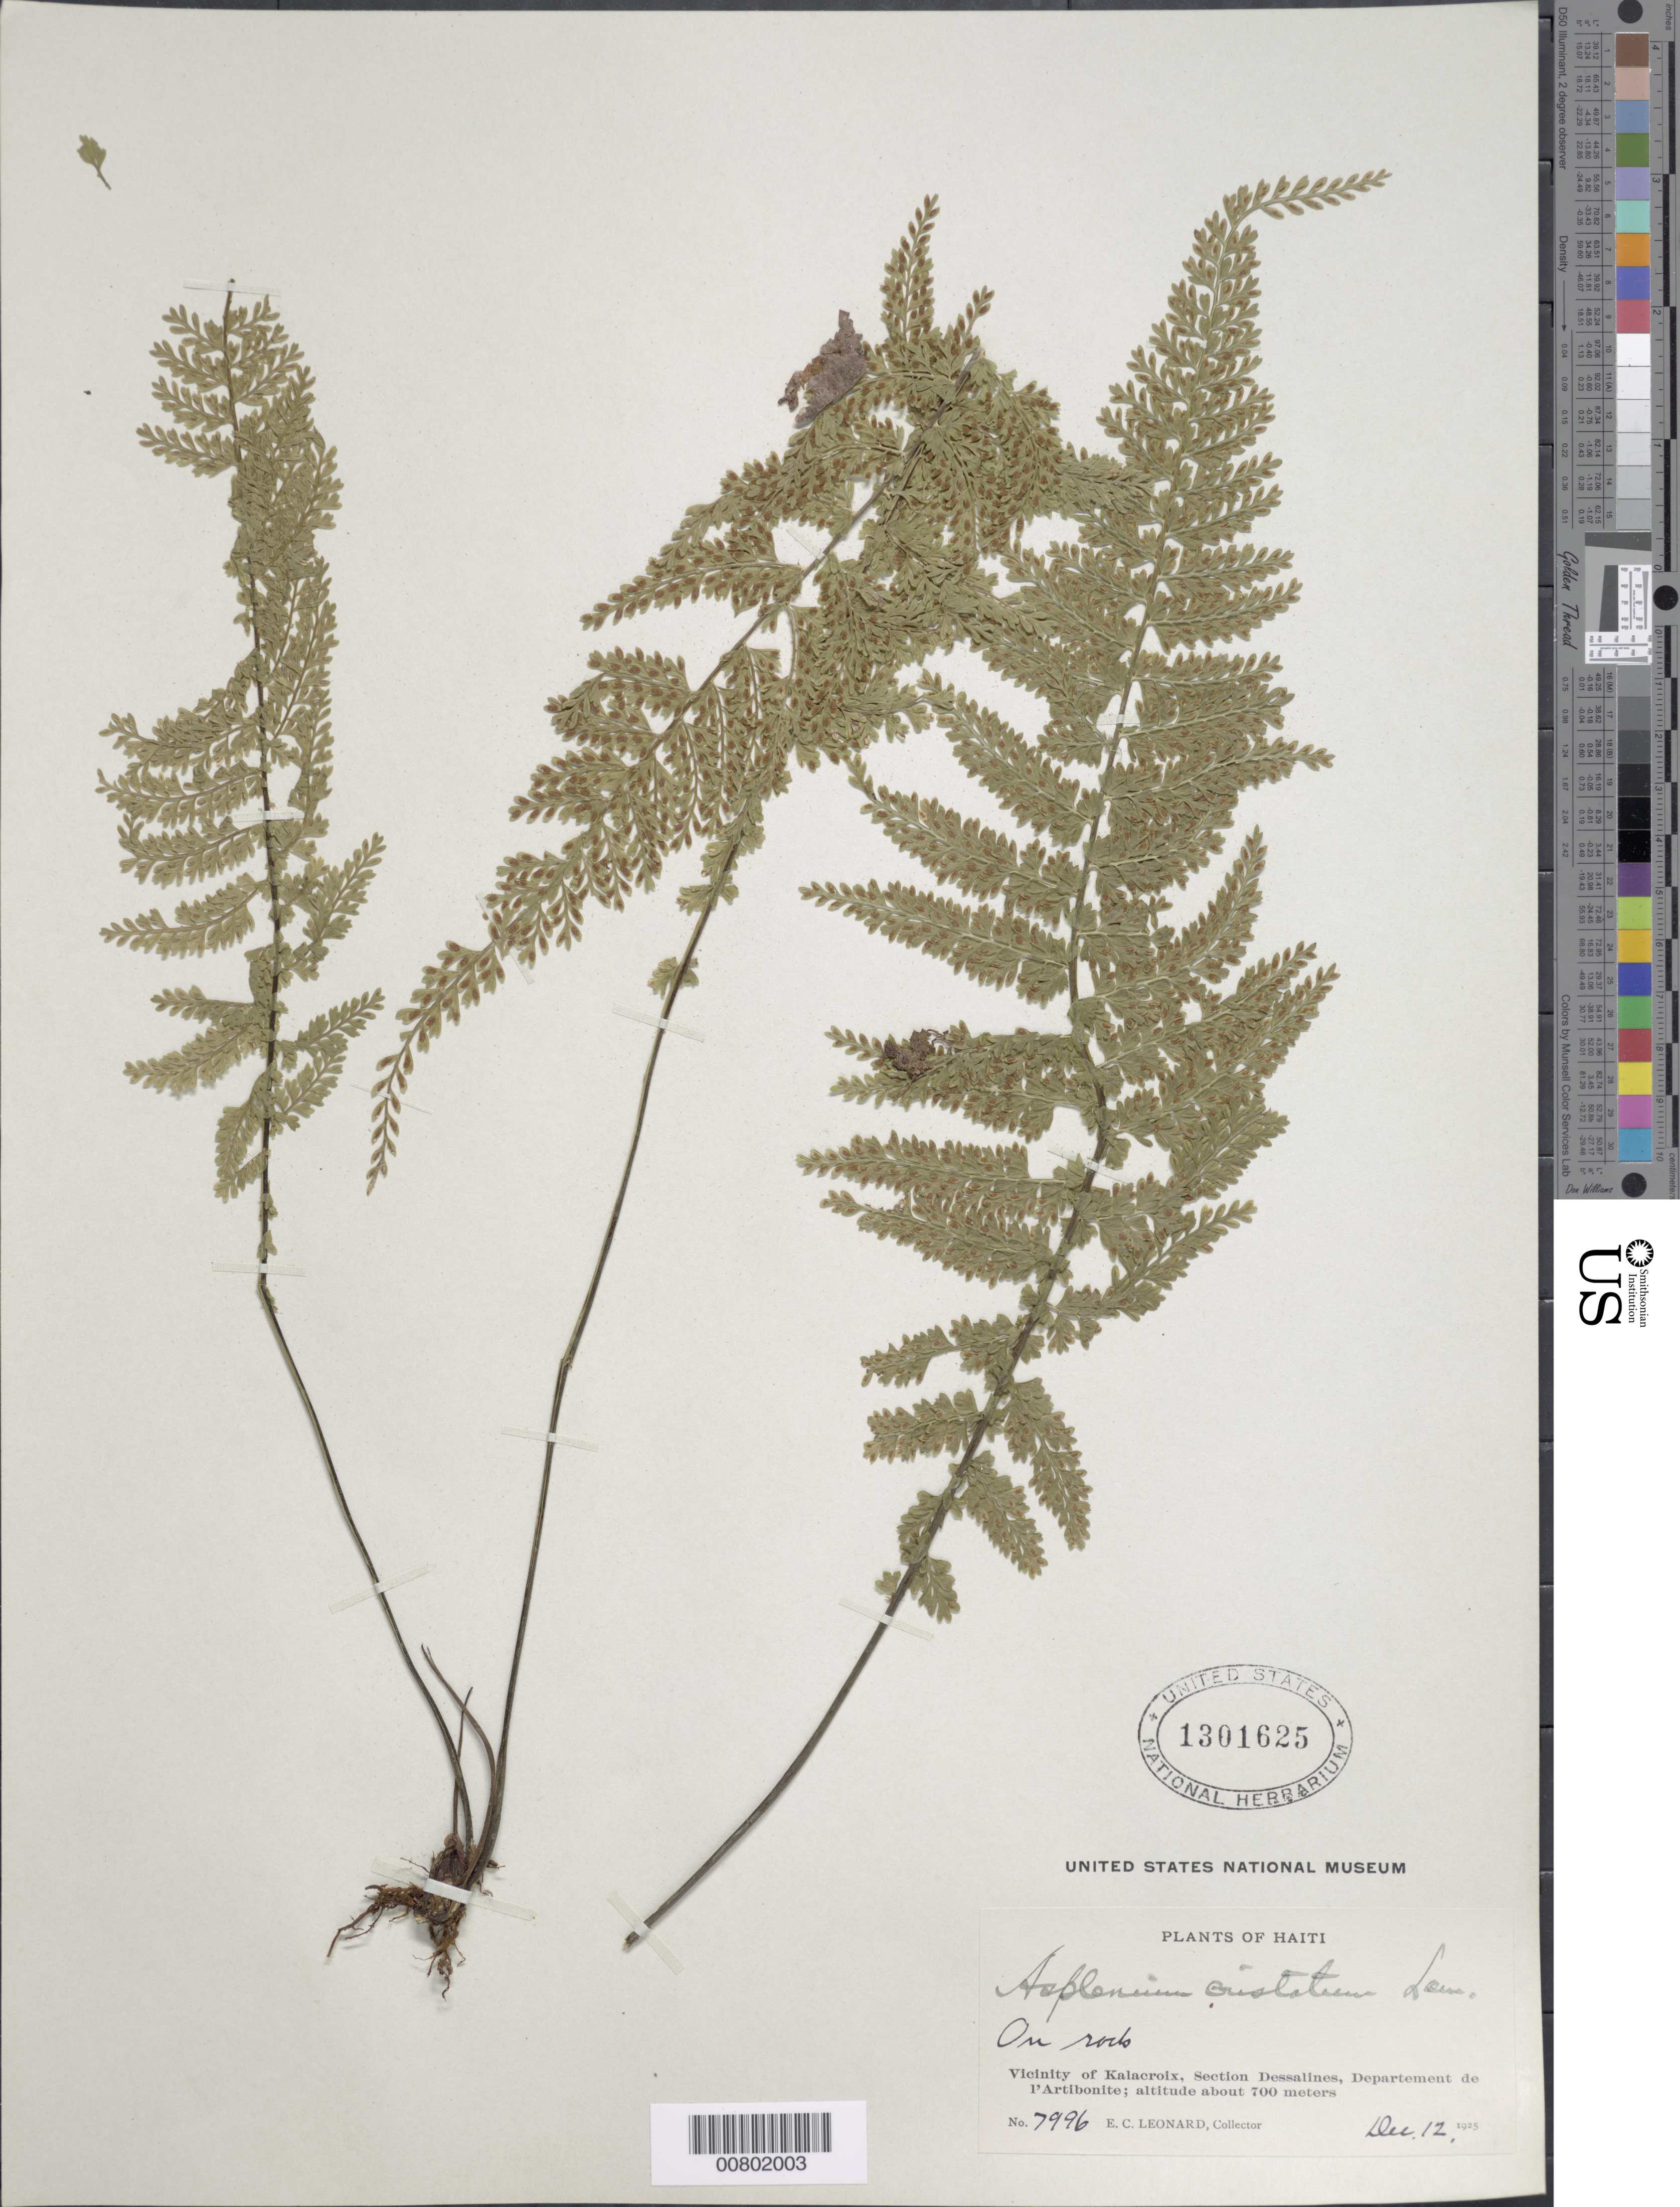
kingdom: Plantae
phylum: Tracheophyta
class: Polypodiopsida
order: Polypodiales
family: Aspleniaceae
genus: Asplenium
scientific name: Asplenium cristatum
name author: Lam.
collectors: E. C. Leonard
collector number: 7996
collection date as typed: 12 Dec 1925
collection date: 1925-12-12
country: Haiti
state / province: Artibonite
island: Hispaniola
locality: Sect. Dessalines, vicinity Kalacroix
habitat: On rock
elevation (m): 700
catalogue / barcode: US 1301625